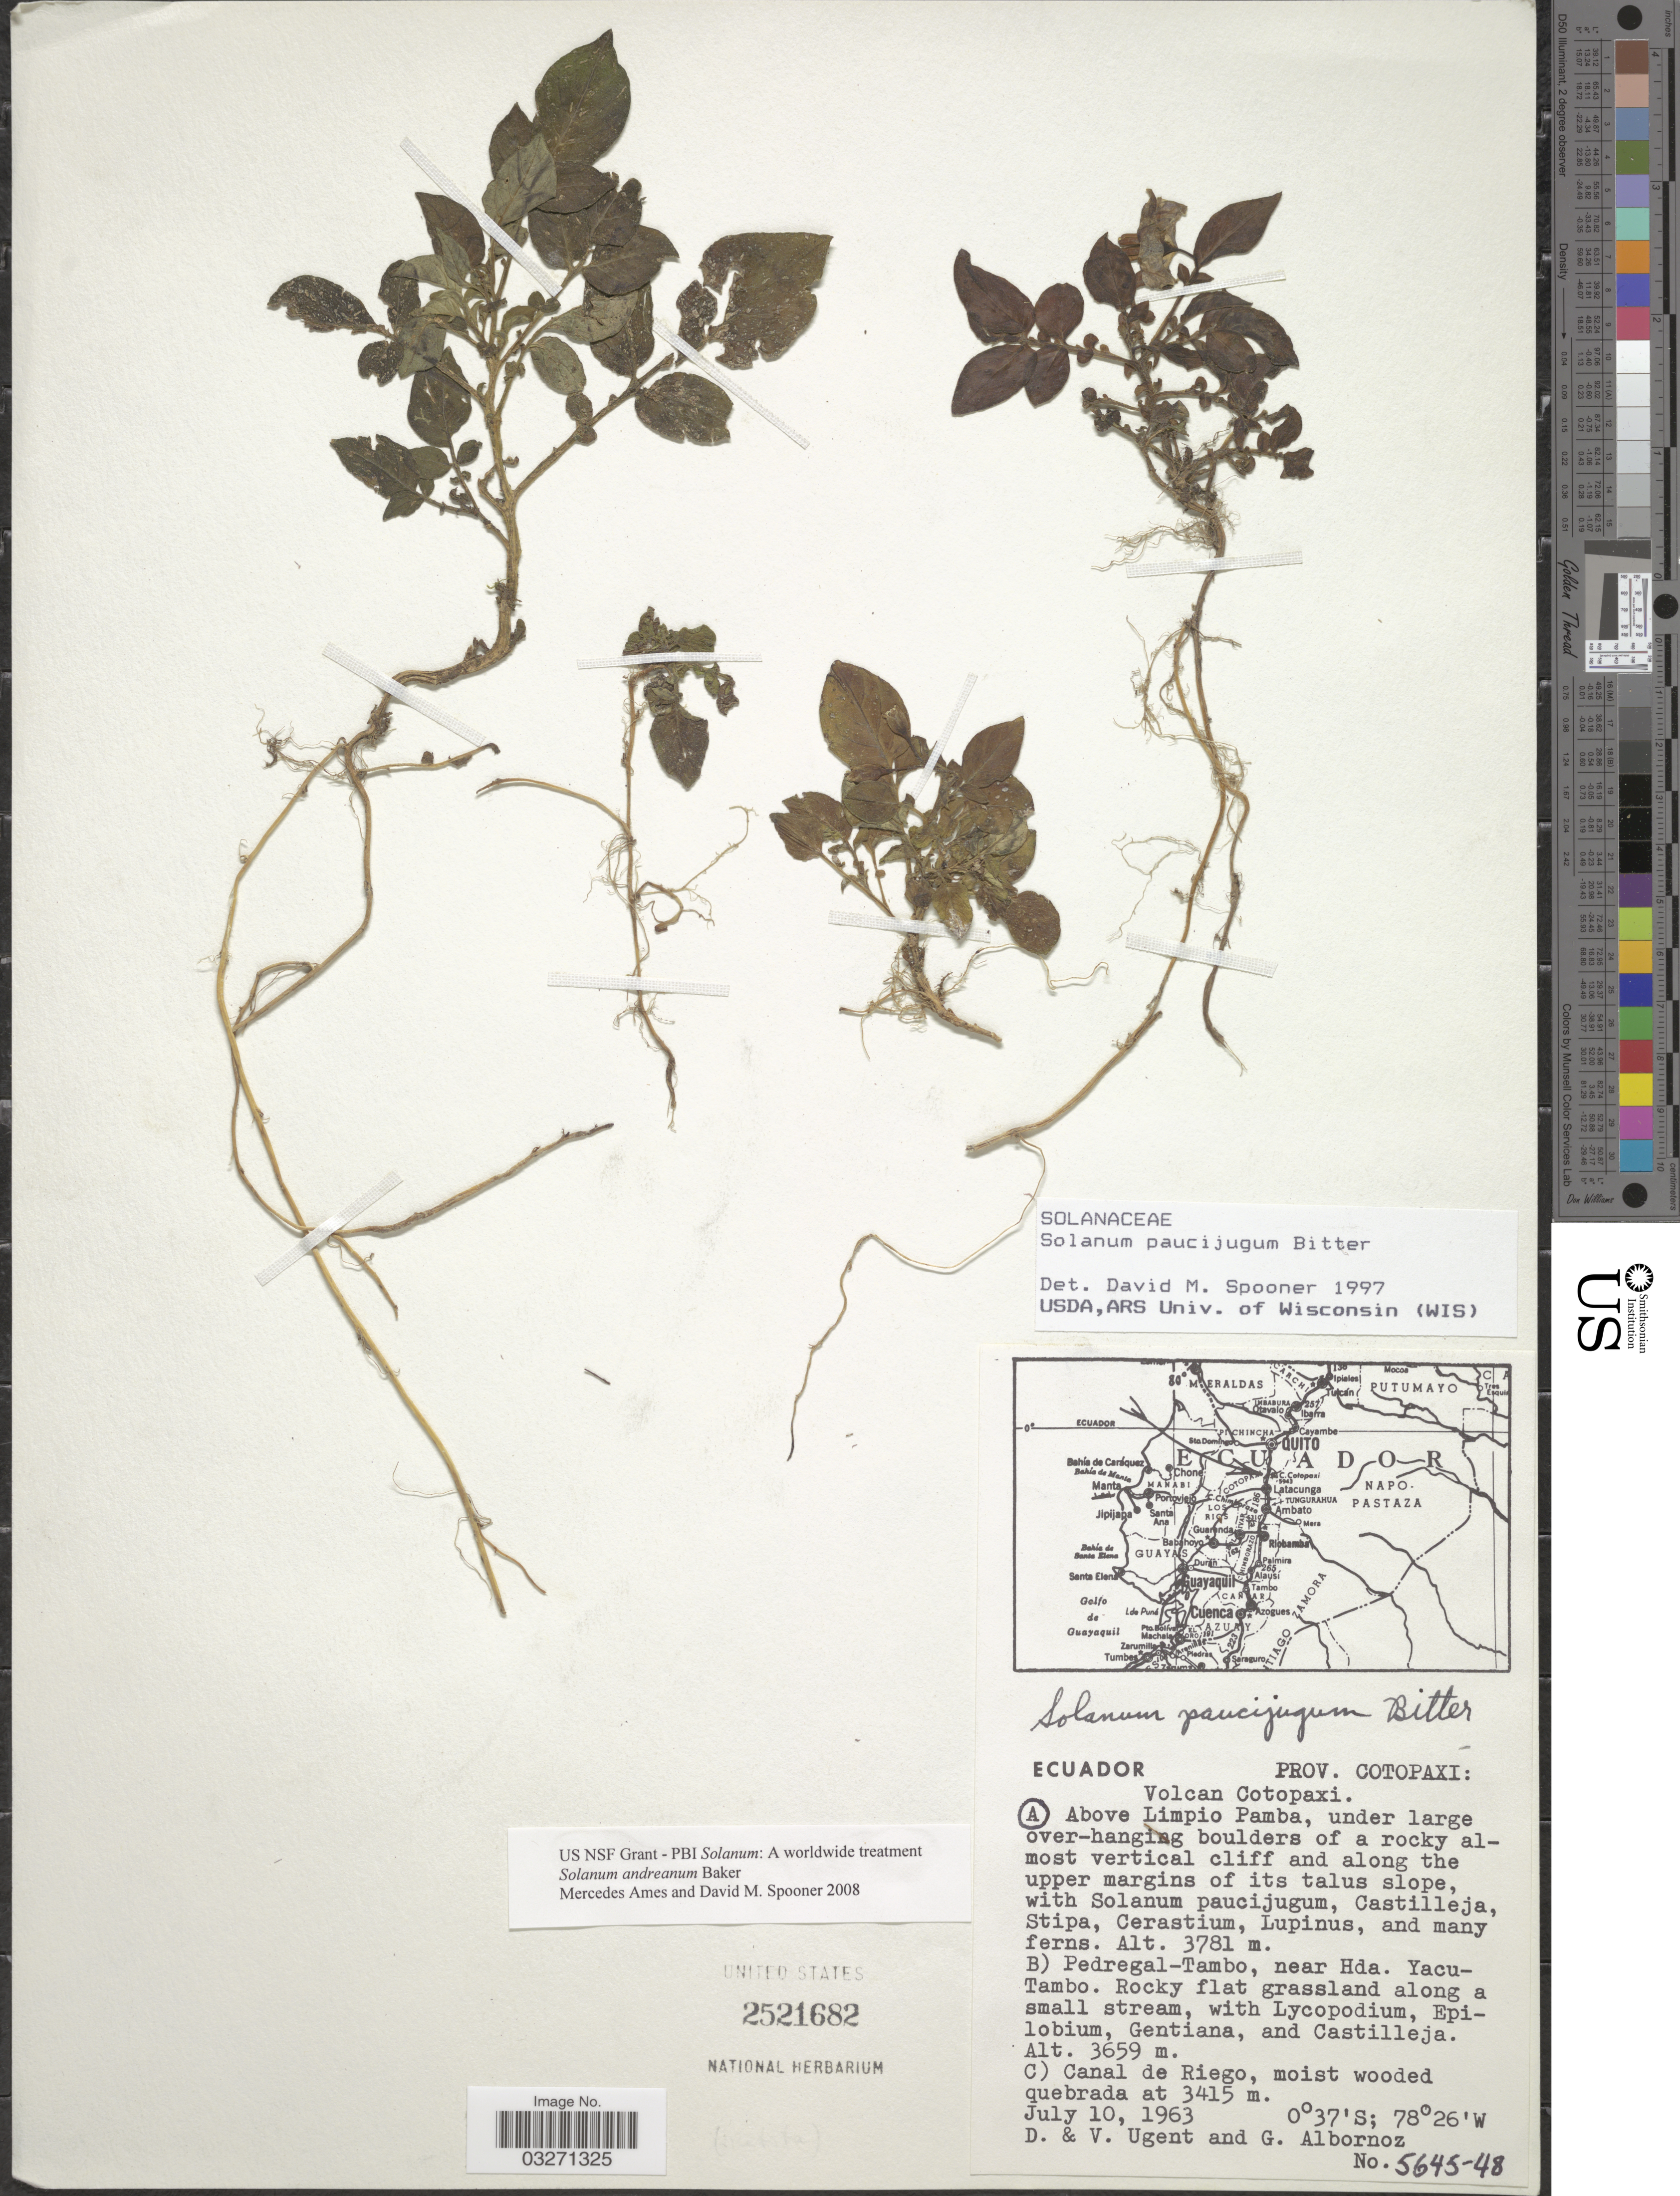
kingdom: Plantae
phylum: Tracheophyta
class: Magnoliopsida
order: Solanales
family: Solanaceae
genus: Solanum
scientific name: Solanum andreanum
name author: Baker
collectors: D. Ugent, V. Ugent & G. Albornoz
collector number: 5645-48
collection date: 1963-07-10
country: Ecuador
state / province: Cotopaxi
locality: Volcan Cotopaxi. Above Limpio Pamba.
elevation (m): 3781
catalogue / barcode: US 2521682